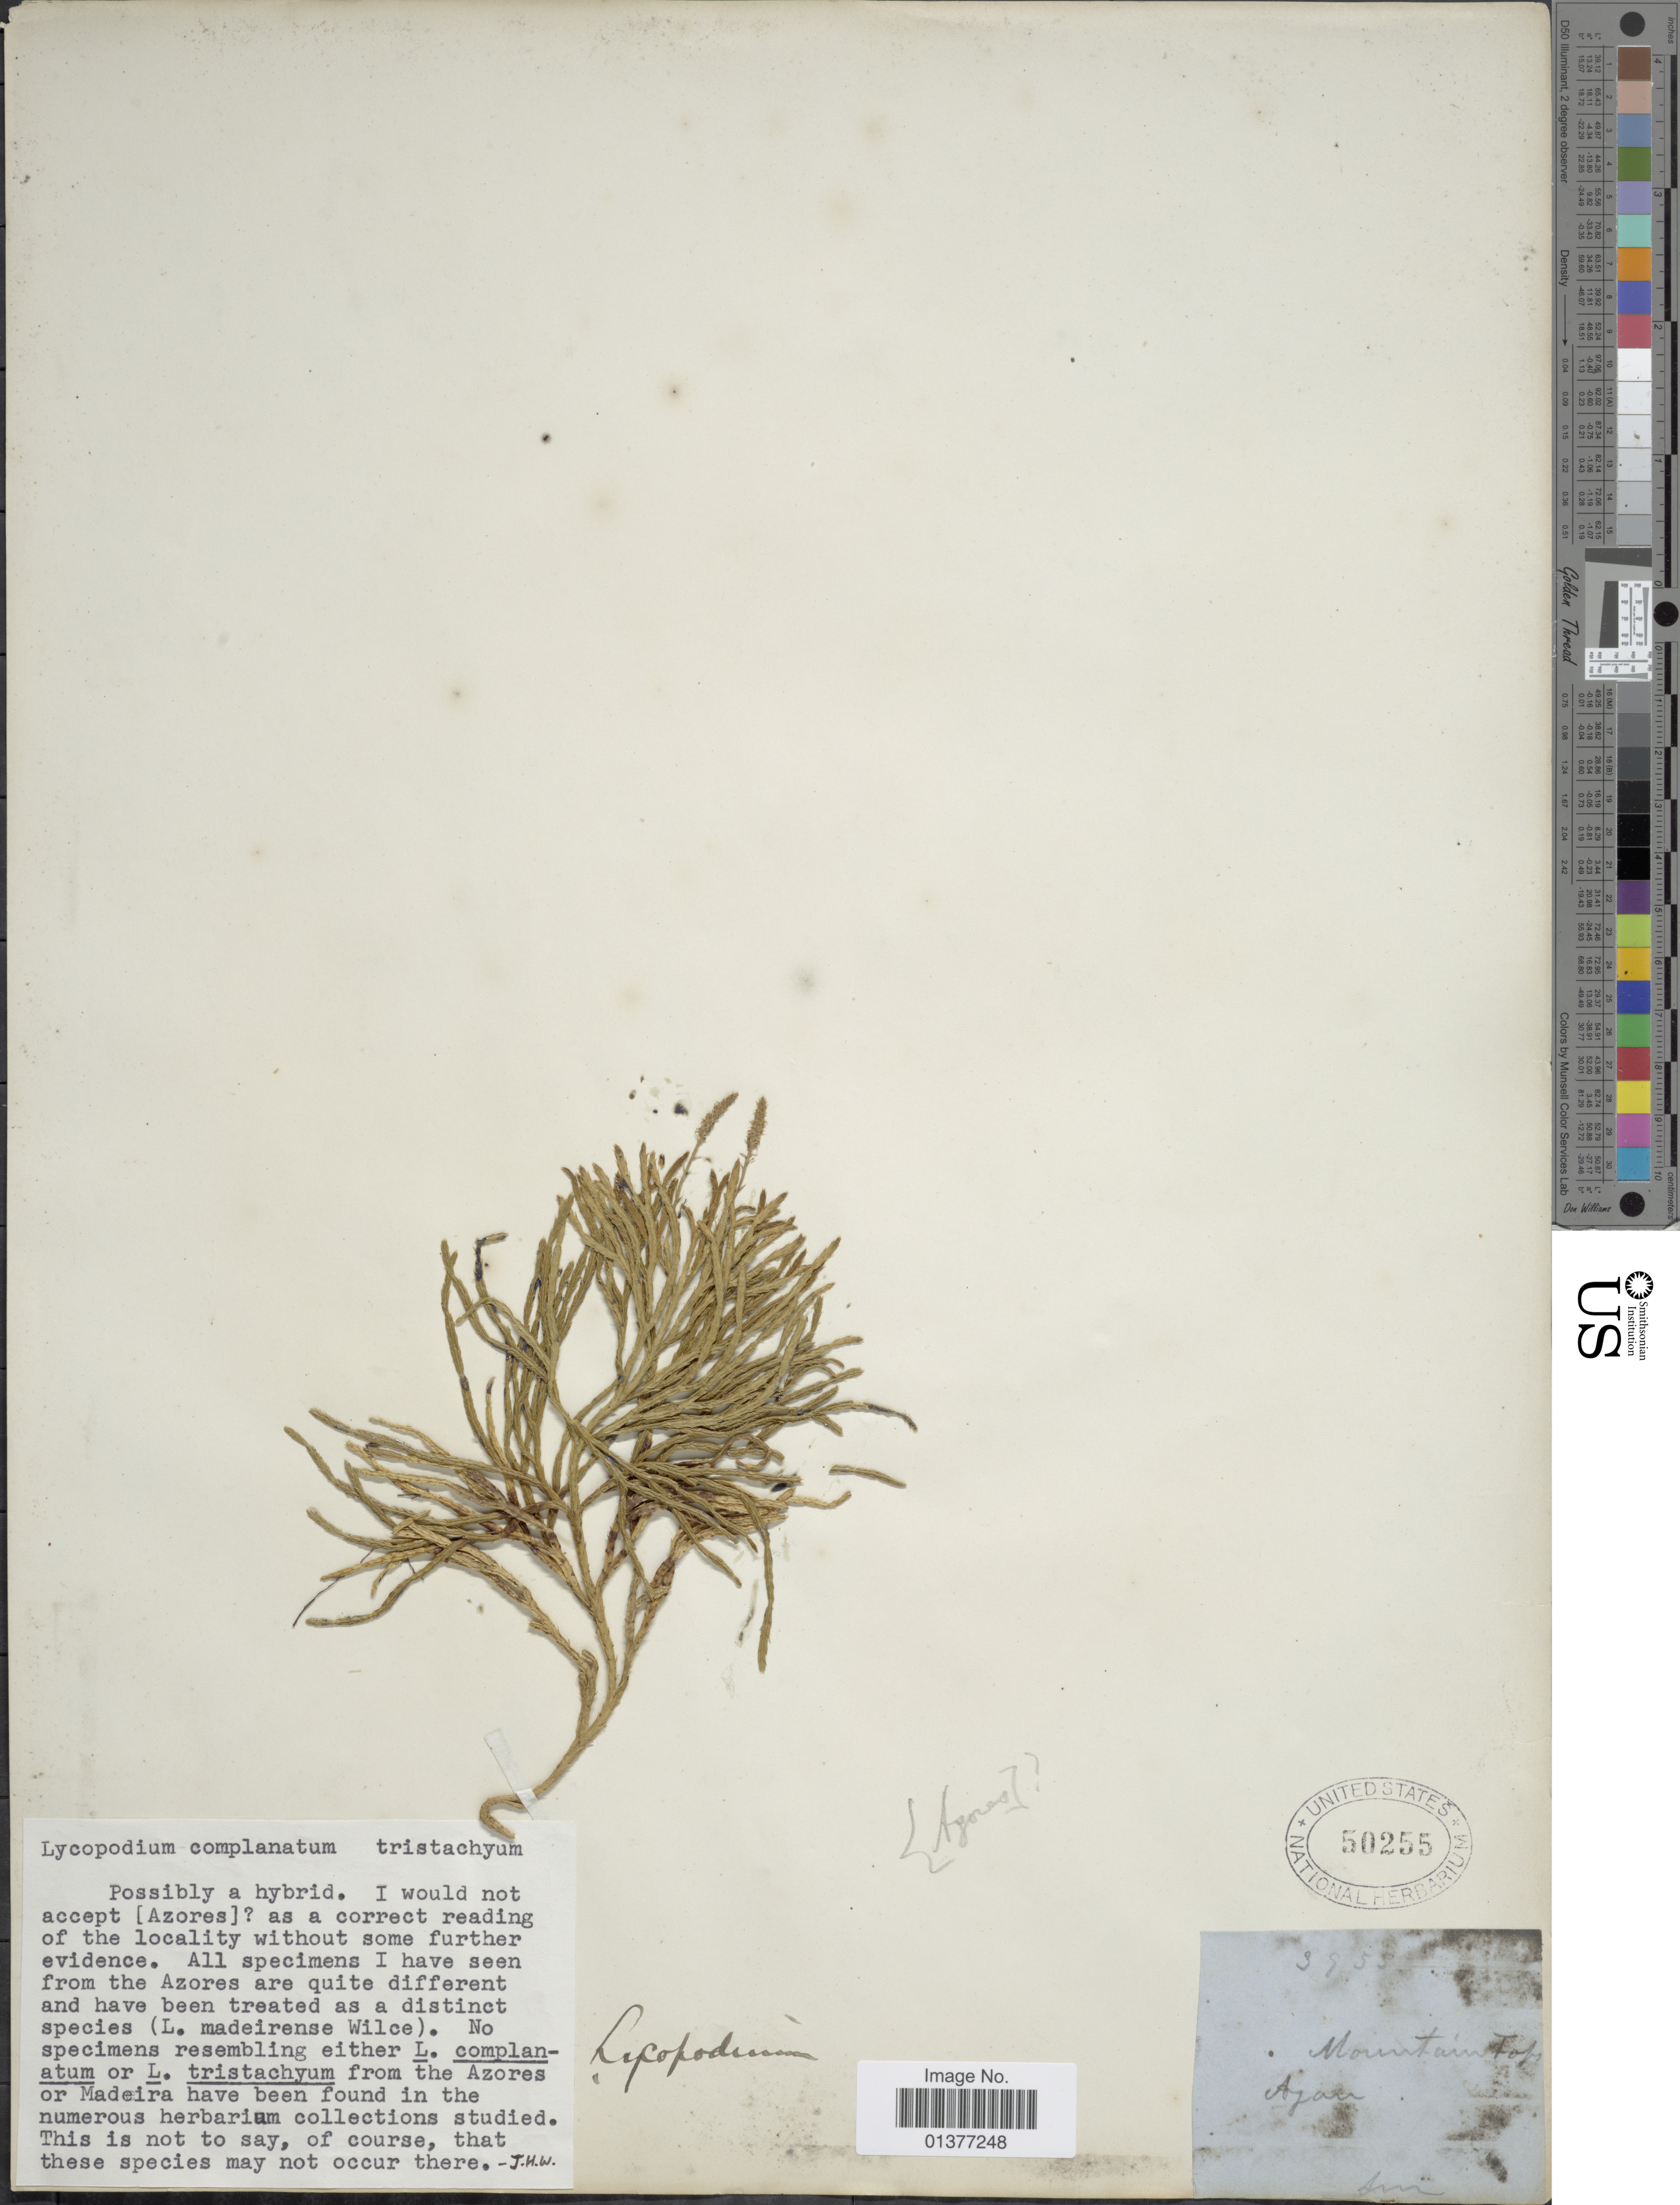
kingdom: Plantae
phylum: Tracheophyta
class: Lycopodiopsida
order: Lycopodiales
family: Lycopodiaceae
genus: Diphasiastrum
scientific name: Diphasiastrum complanatum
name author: (L.) Holub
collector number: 3955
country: Russian Federation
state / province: Khabarovsk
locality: Ajan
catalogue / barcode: US 50255